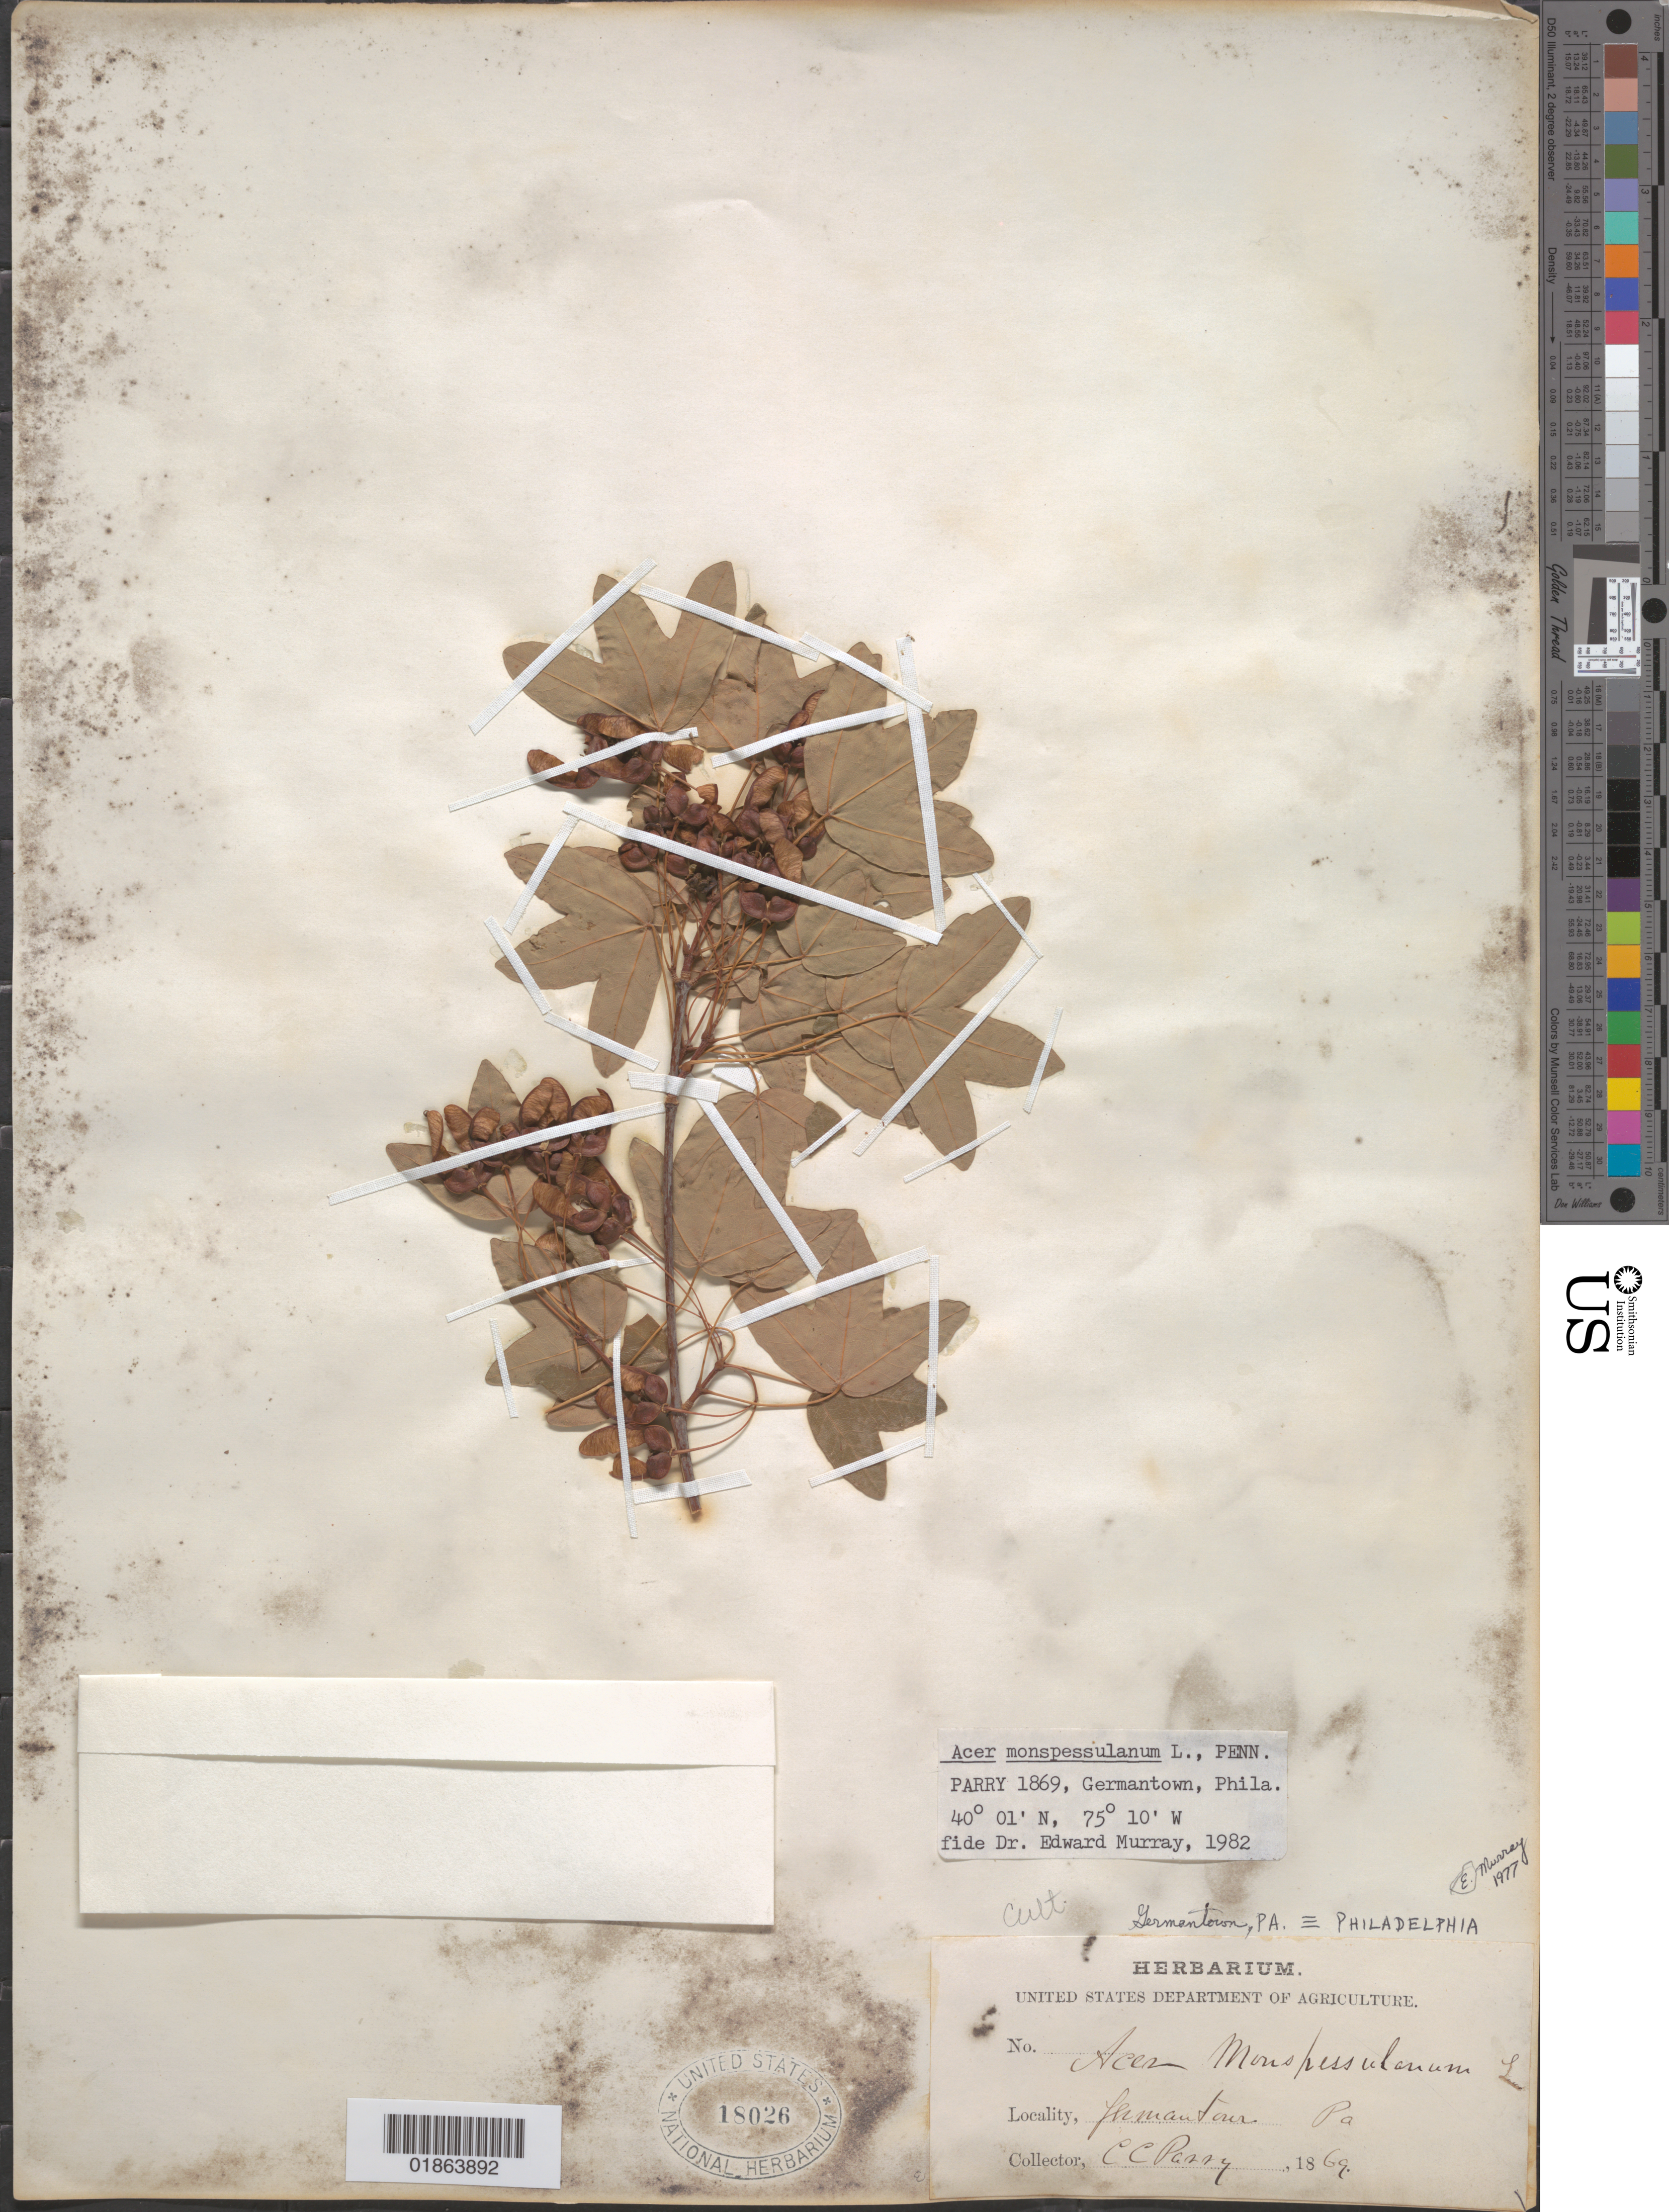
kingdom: Plantae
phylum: Tracheophyta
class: Magnoliopsida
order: Sapindales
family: Sapindaceae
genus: Acer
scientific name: Acer monspessulanum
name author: L.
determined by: Murray, Edward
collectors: C. C. Parry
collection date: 1869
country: United States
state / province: Pennsylvania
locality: Germantown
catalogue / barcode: US 18026